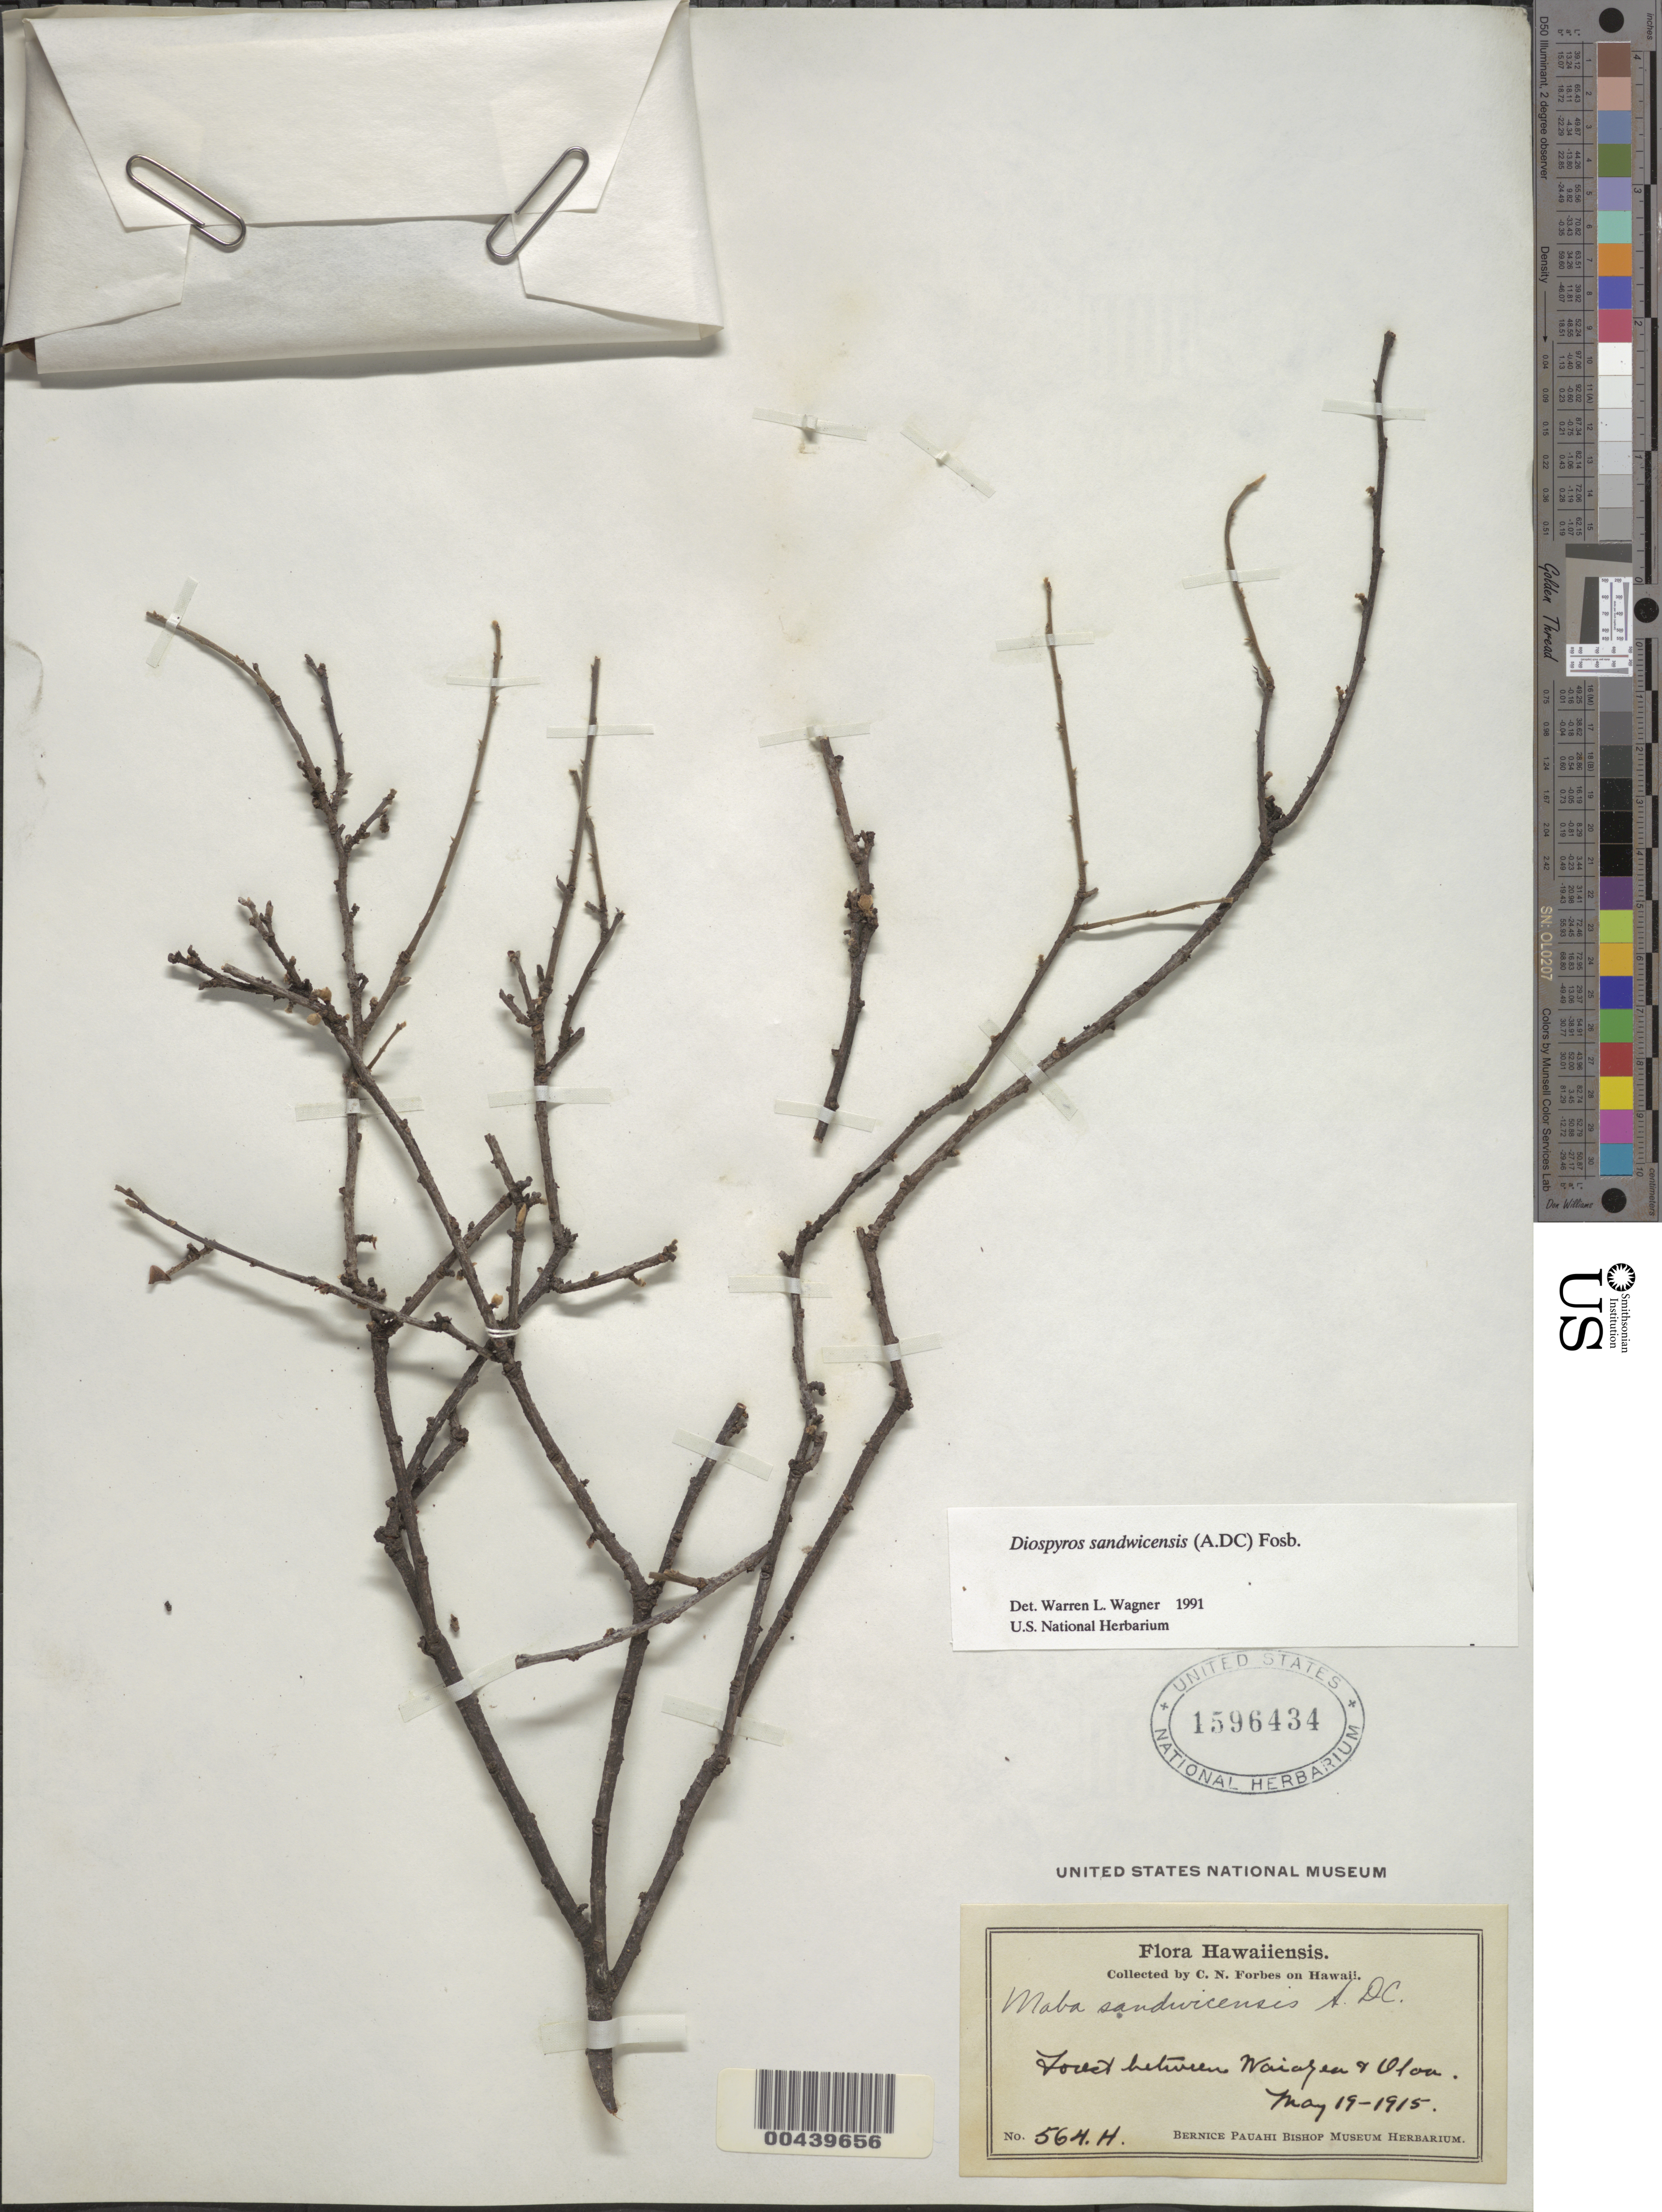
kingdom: Plantae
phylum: Tracheophyta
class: Magnoliopsida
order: Ericales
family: Ebenaceae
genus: Diospyros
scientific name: Diospyros sandwicensis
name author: (A. DC.) Fosberg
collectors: C. N. Forbes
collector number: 564.H.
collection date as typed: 19 May 1915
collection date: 1915-05-19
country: United States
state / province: Hawaii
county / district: Hawaii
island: Hawaii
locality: Forest between Waiakea and Olaa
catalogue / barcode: US 1596434